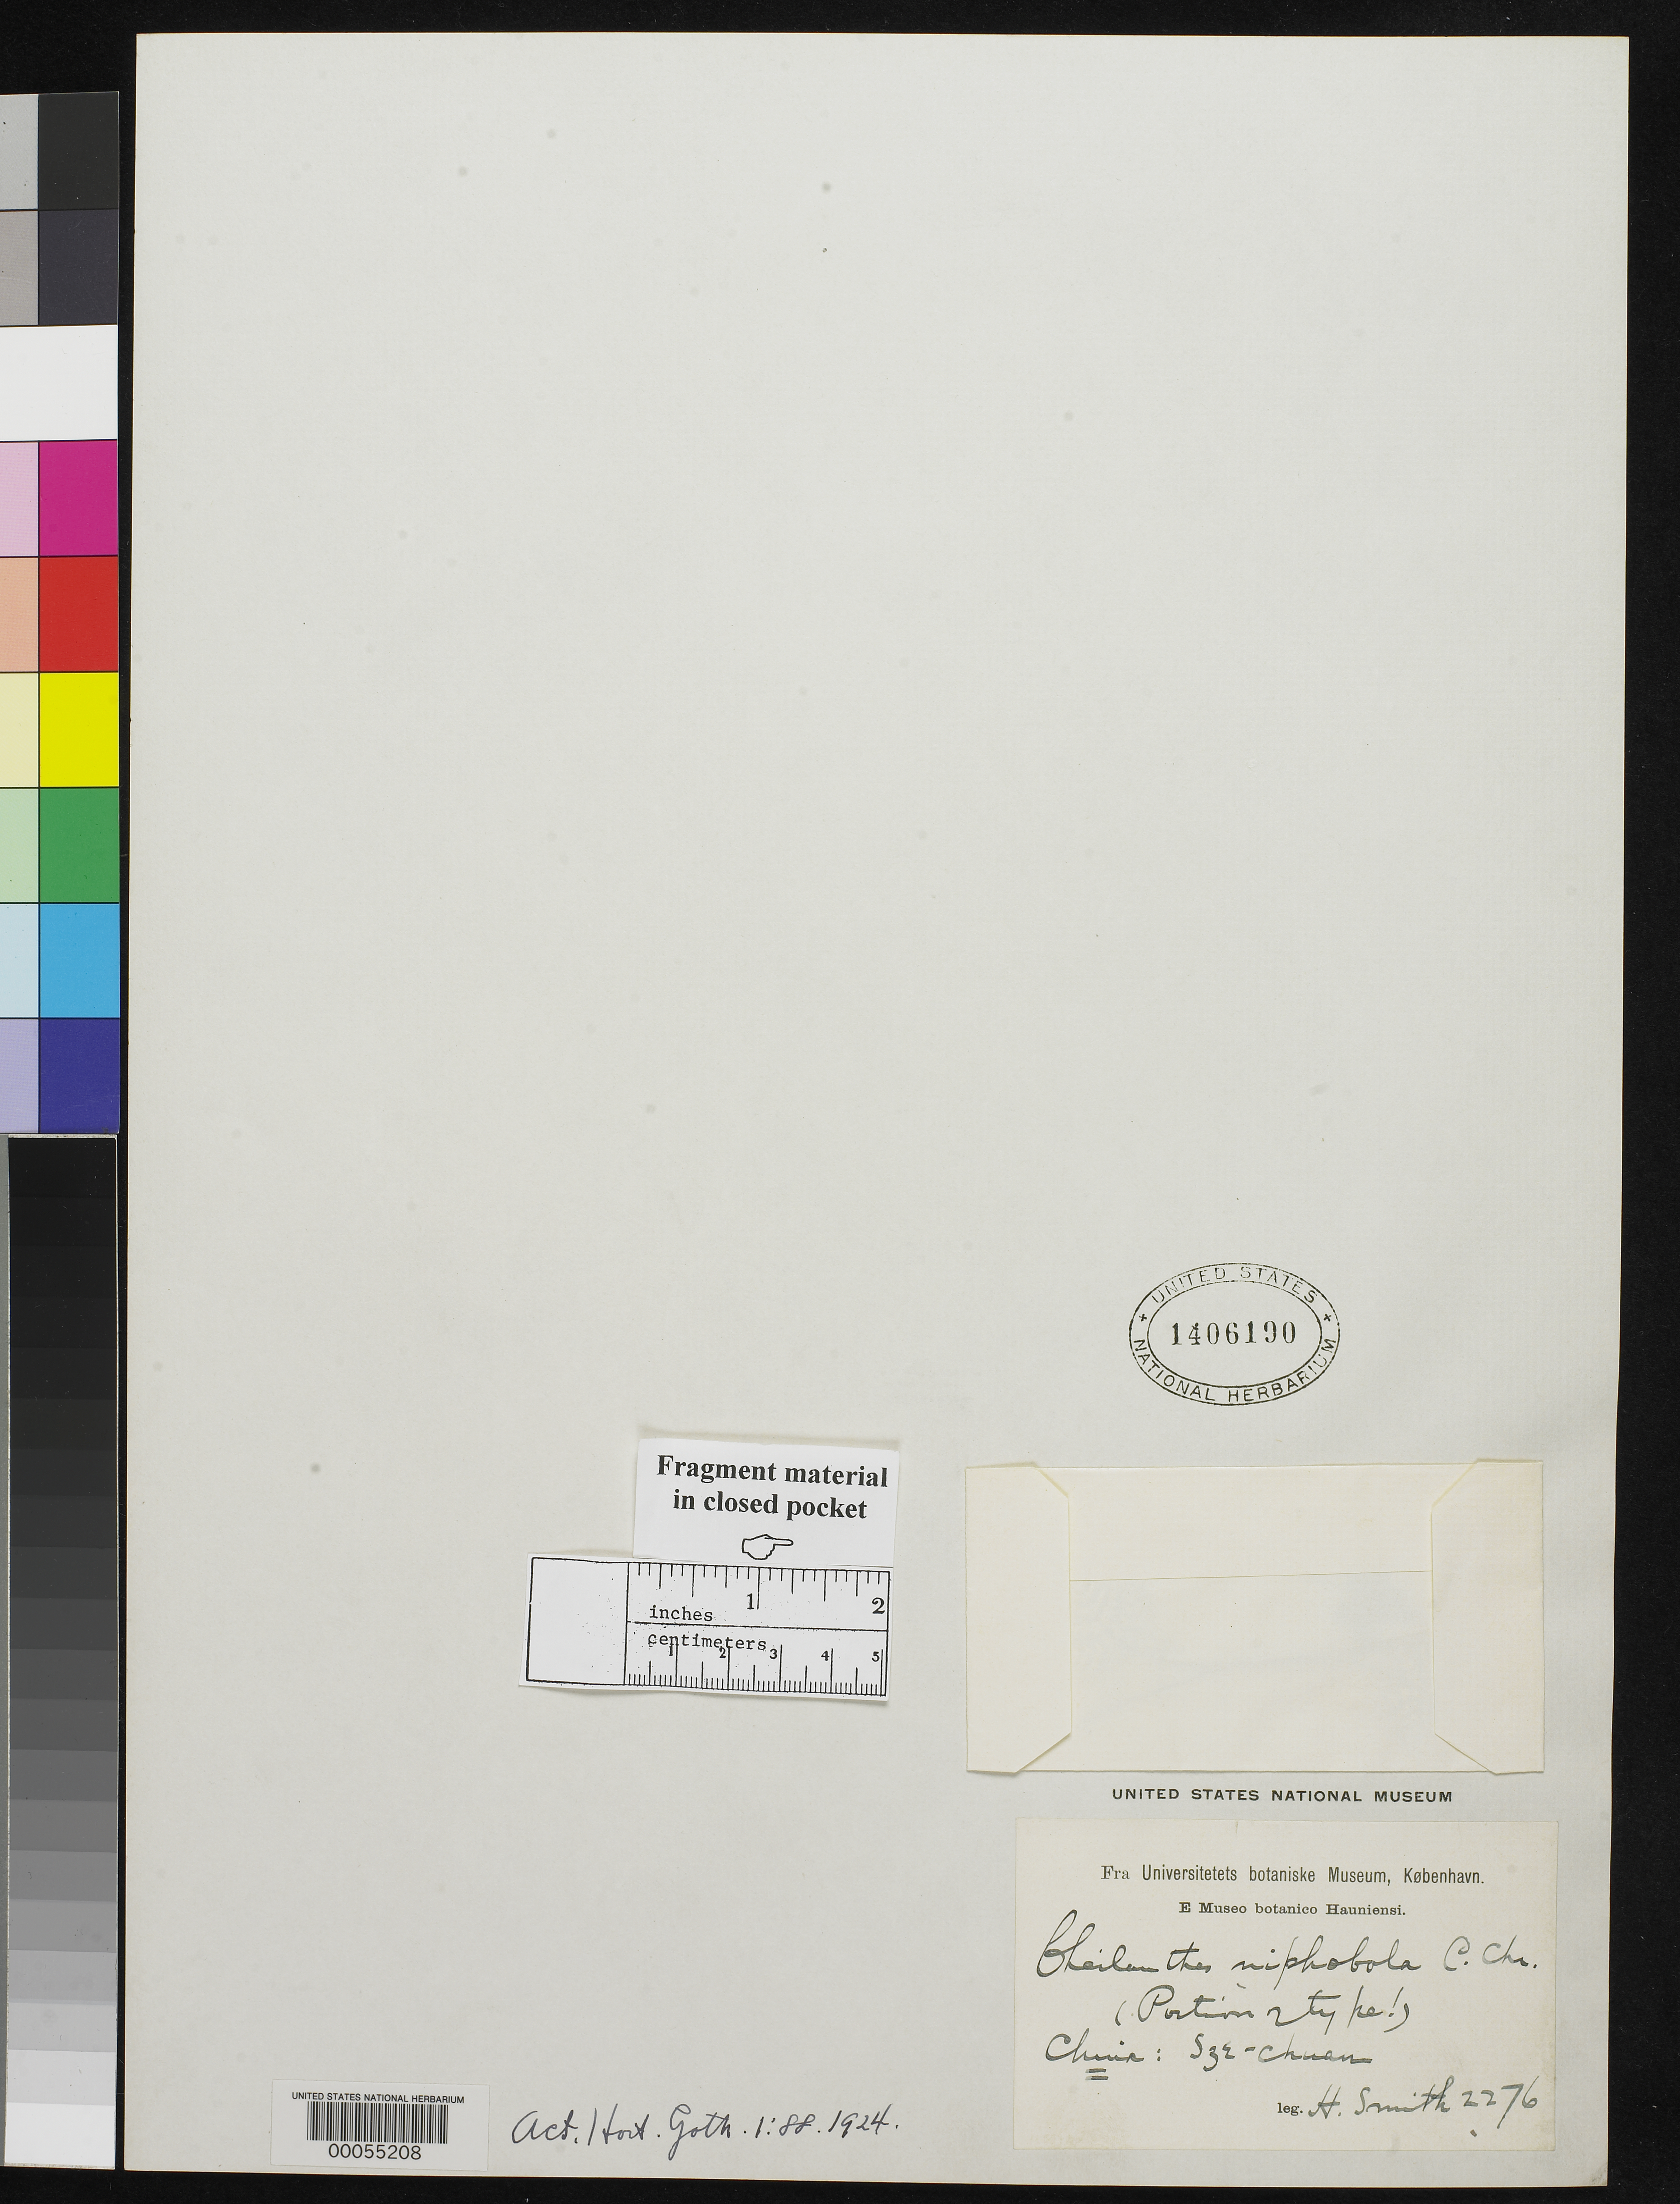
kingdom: Plantae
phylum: Tracheophyta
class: Polypodiopsida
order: Polypodiales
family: Pteridaceae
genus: Cheilanthes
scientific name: Cheilanthes niphobola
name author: C. Chr.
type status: Type Fragment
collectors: K. A. H. Smith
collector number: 2276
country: China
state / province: Sichuan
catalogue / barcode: US 1406190